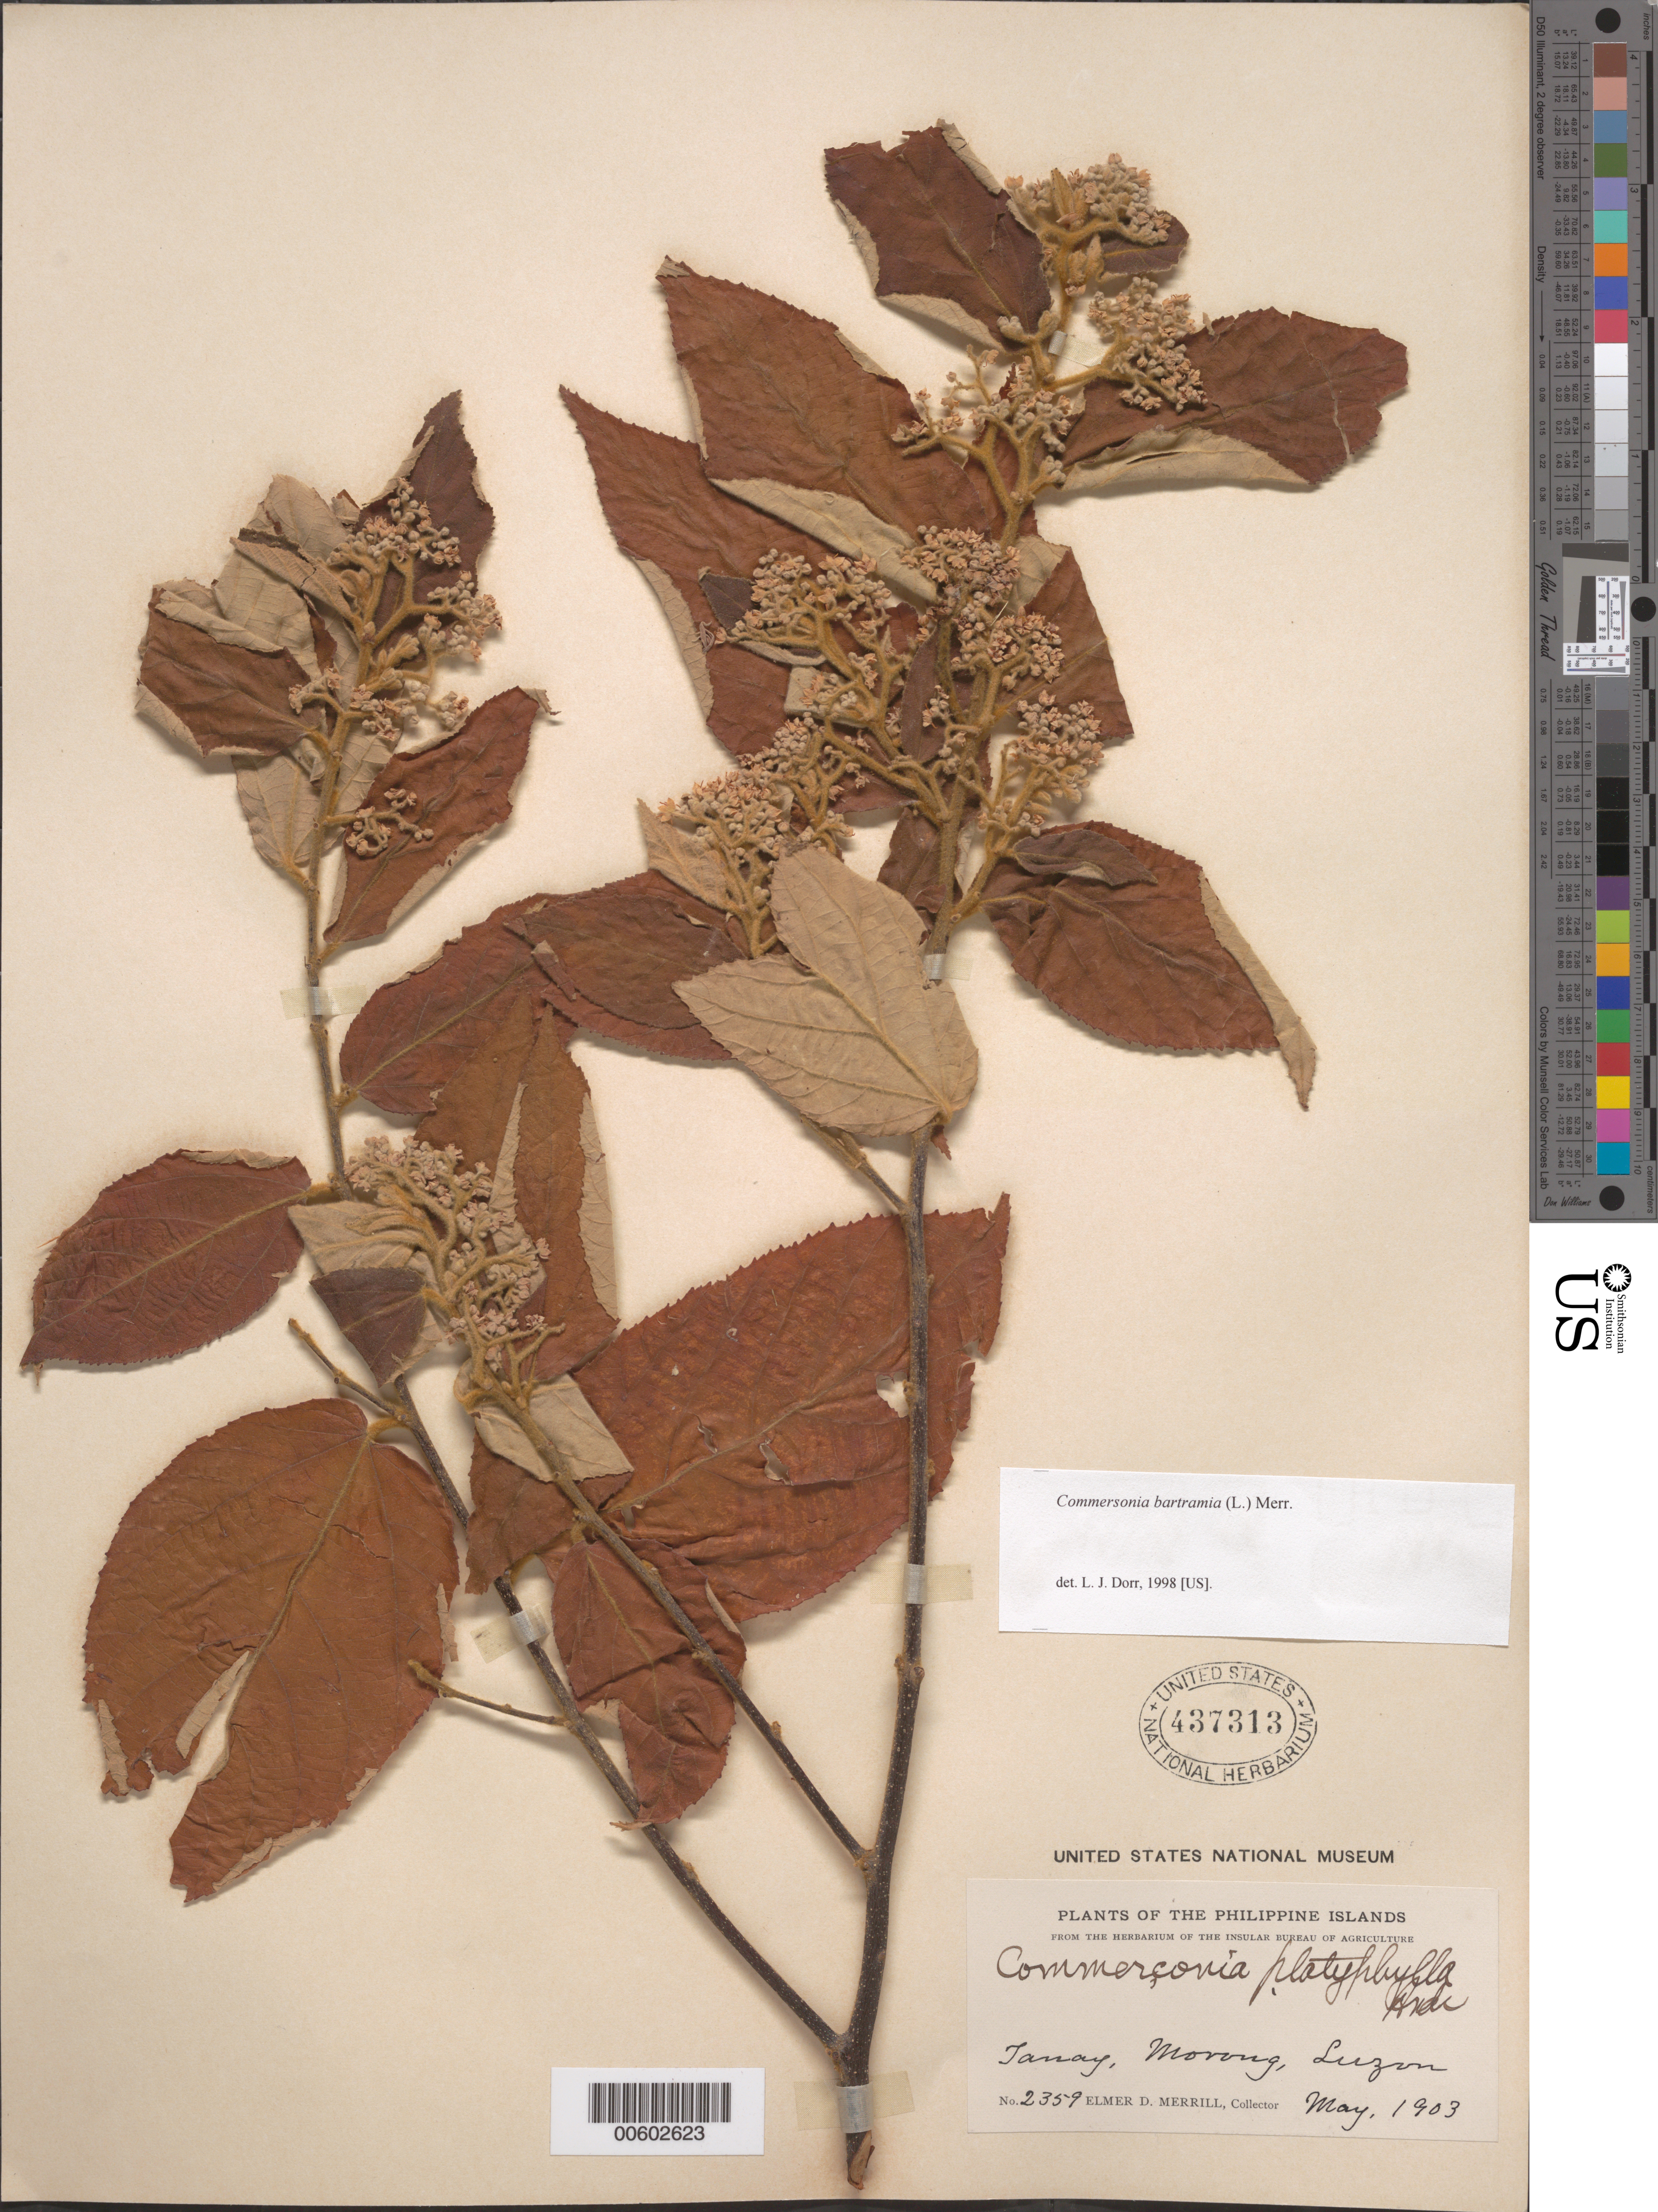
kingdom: Plantae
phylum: Tracheophyta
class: Magnoliopsida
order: Malvales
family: Malvaceae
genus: Commersonia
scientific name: Commersonia bartramia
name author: (L.) Merr.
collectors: E. D. Merrill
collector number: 2359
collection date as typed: May 1903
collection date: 1903-05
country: Philippines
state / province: Calabarzon / Central Luzon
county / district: Bataan / Rizal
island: Luzon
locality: Tanay, Morong [sic]. [Province: Bataan or Rizal?]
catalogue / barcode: US 437313